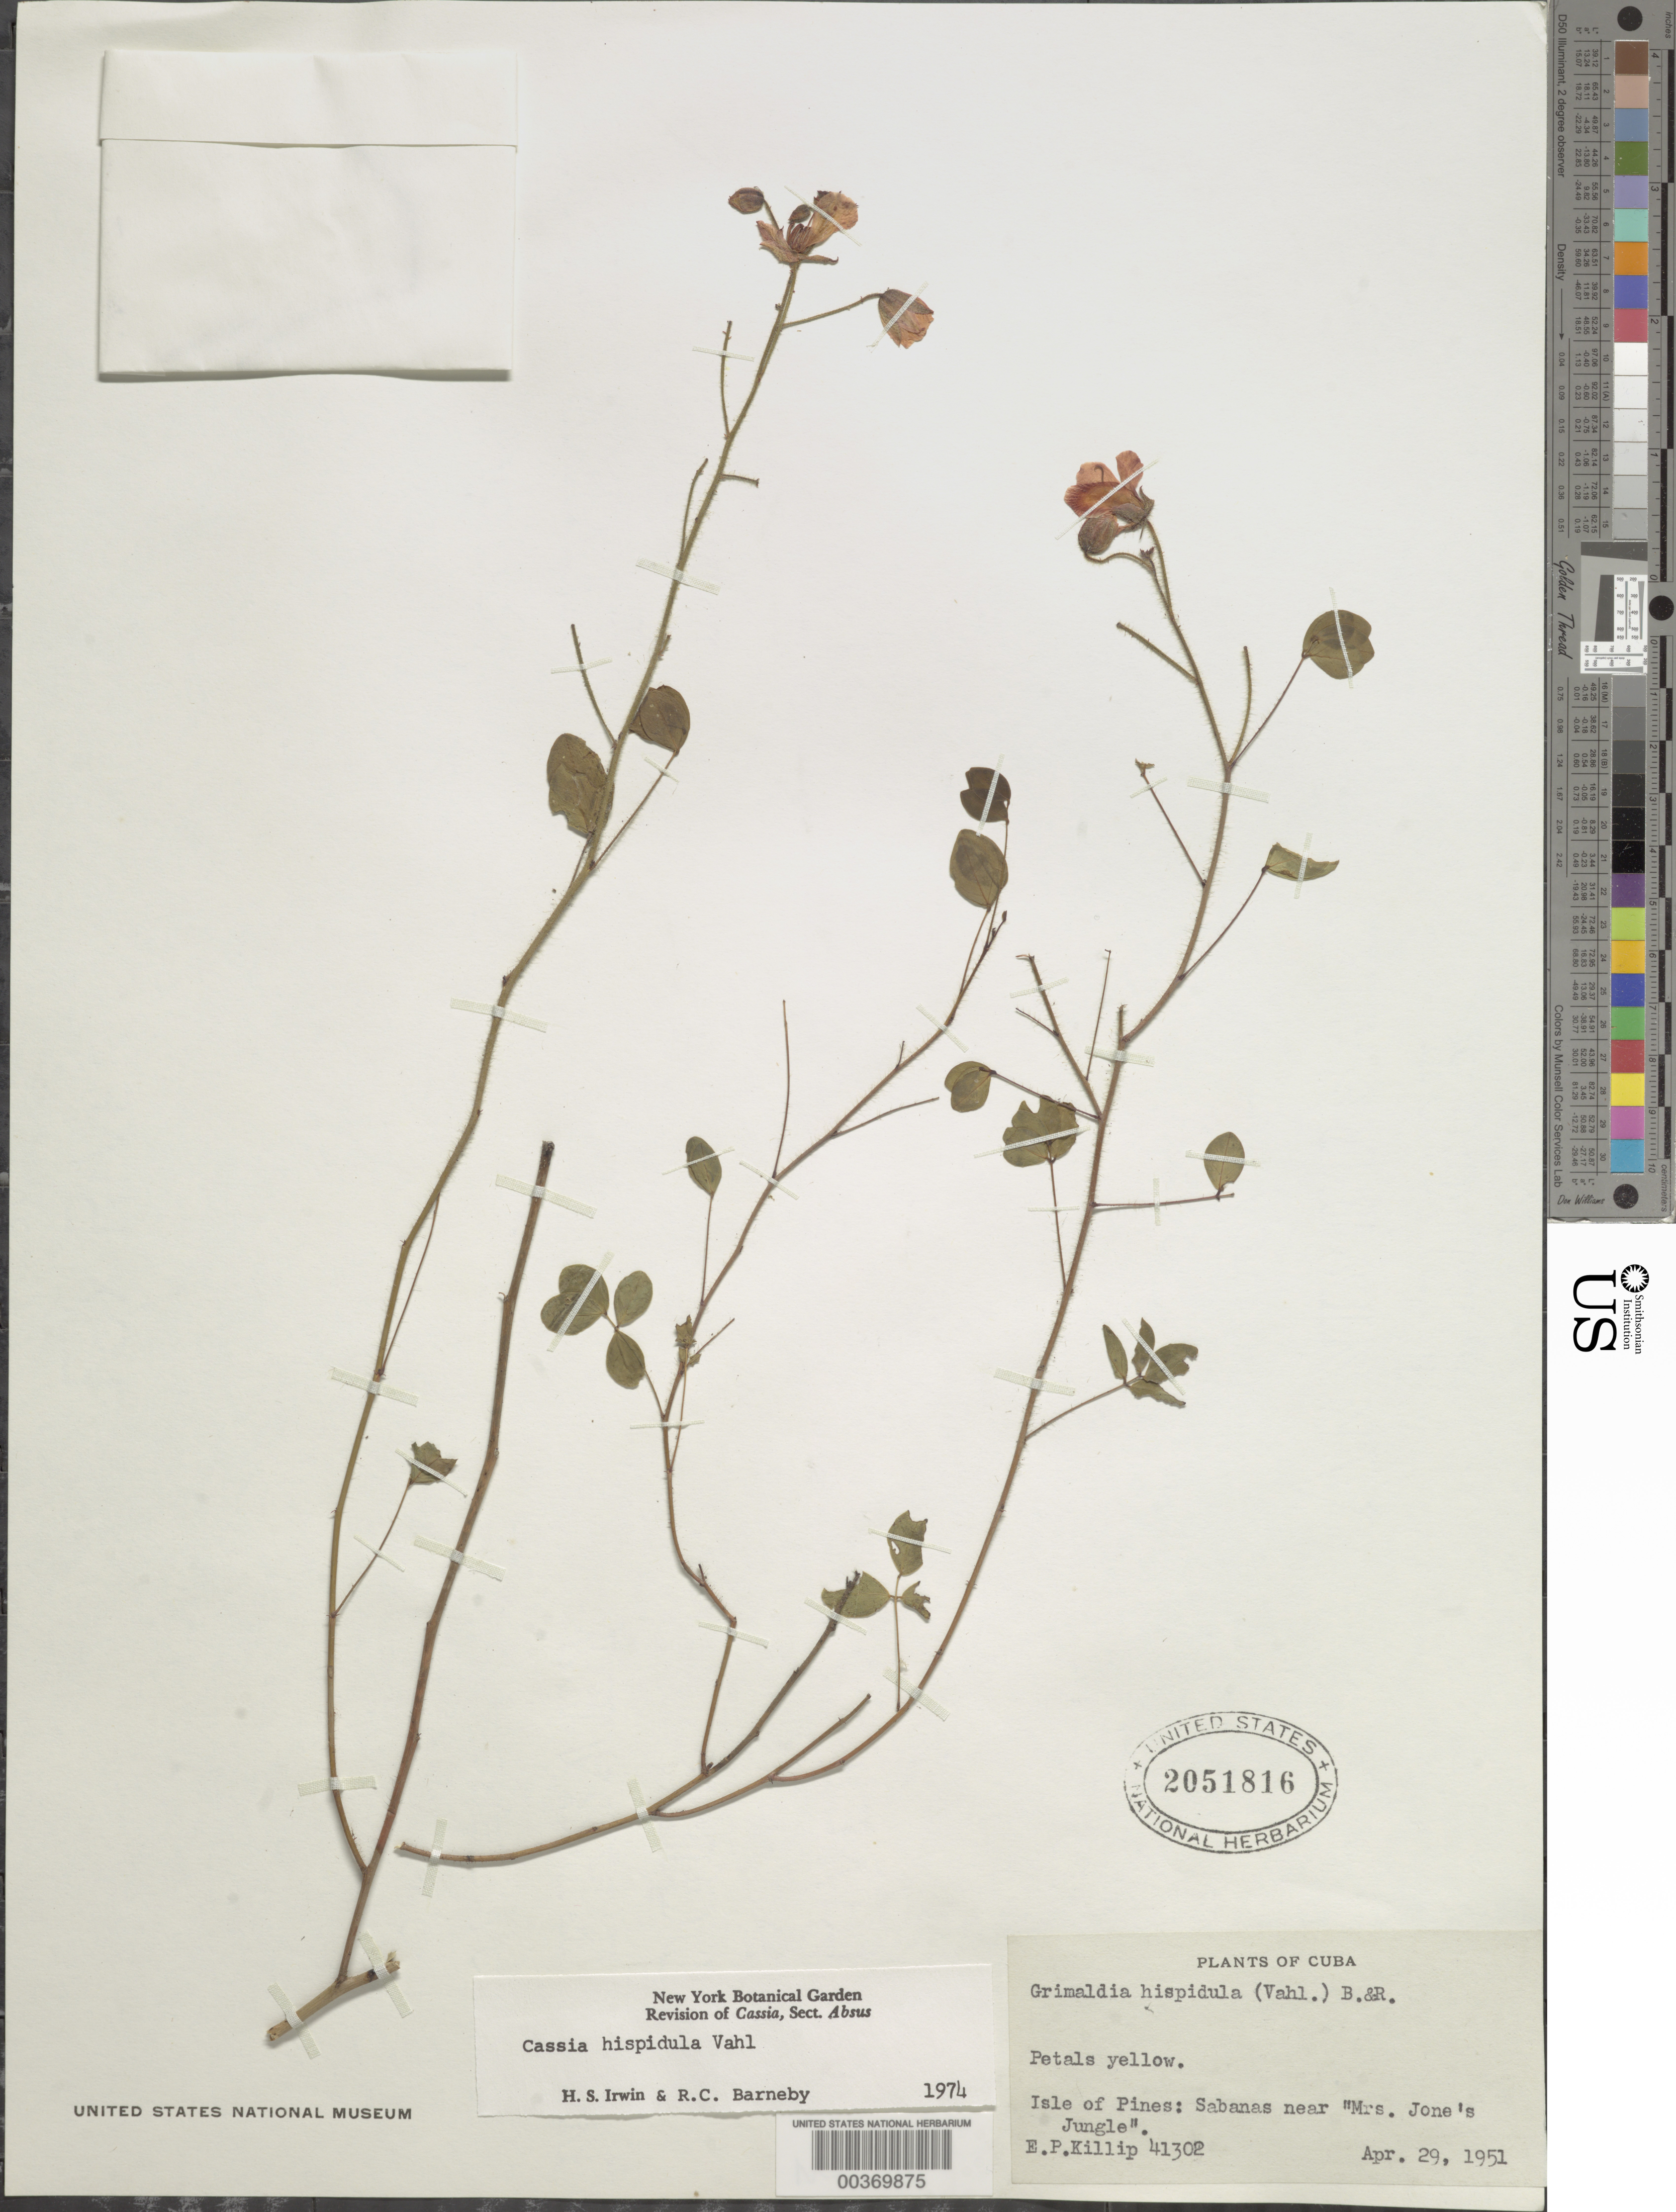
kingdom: Plantae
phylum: Tracheophyta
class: Magnoliopsida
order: Fabales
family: Fabaceae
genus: Chamaecrista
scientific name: Chamaecrista hispidula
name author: (Vahl) H.S. Irwin & Barneby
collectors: E. P. Killip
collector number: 41302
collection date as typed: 29 Apr 1951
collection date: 1951-04-29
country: Cuba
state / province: Isla de La Juventud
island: Isla de La Juventud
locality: Near "mrs. jone's jungle"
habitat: Sabanas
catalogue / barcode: US 2051816